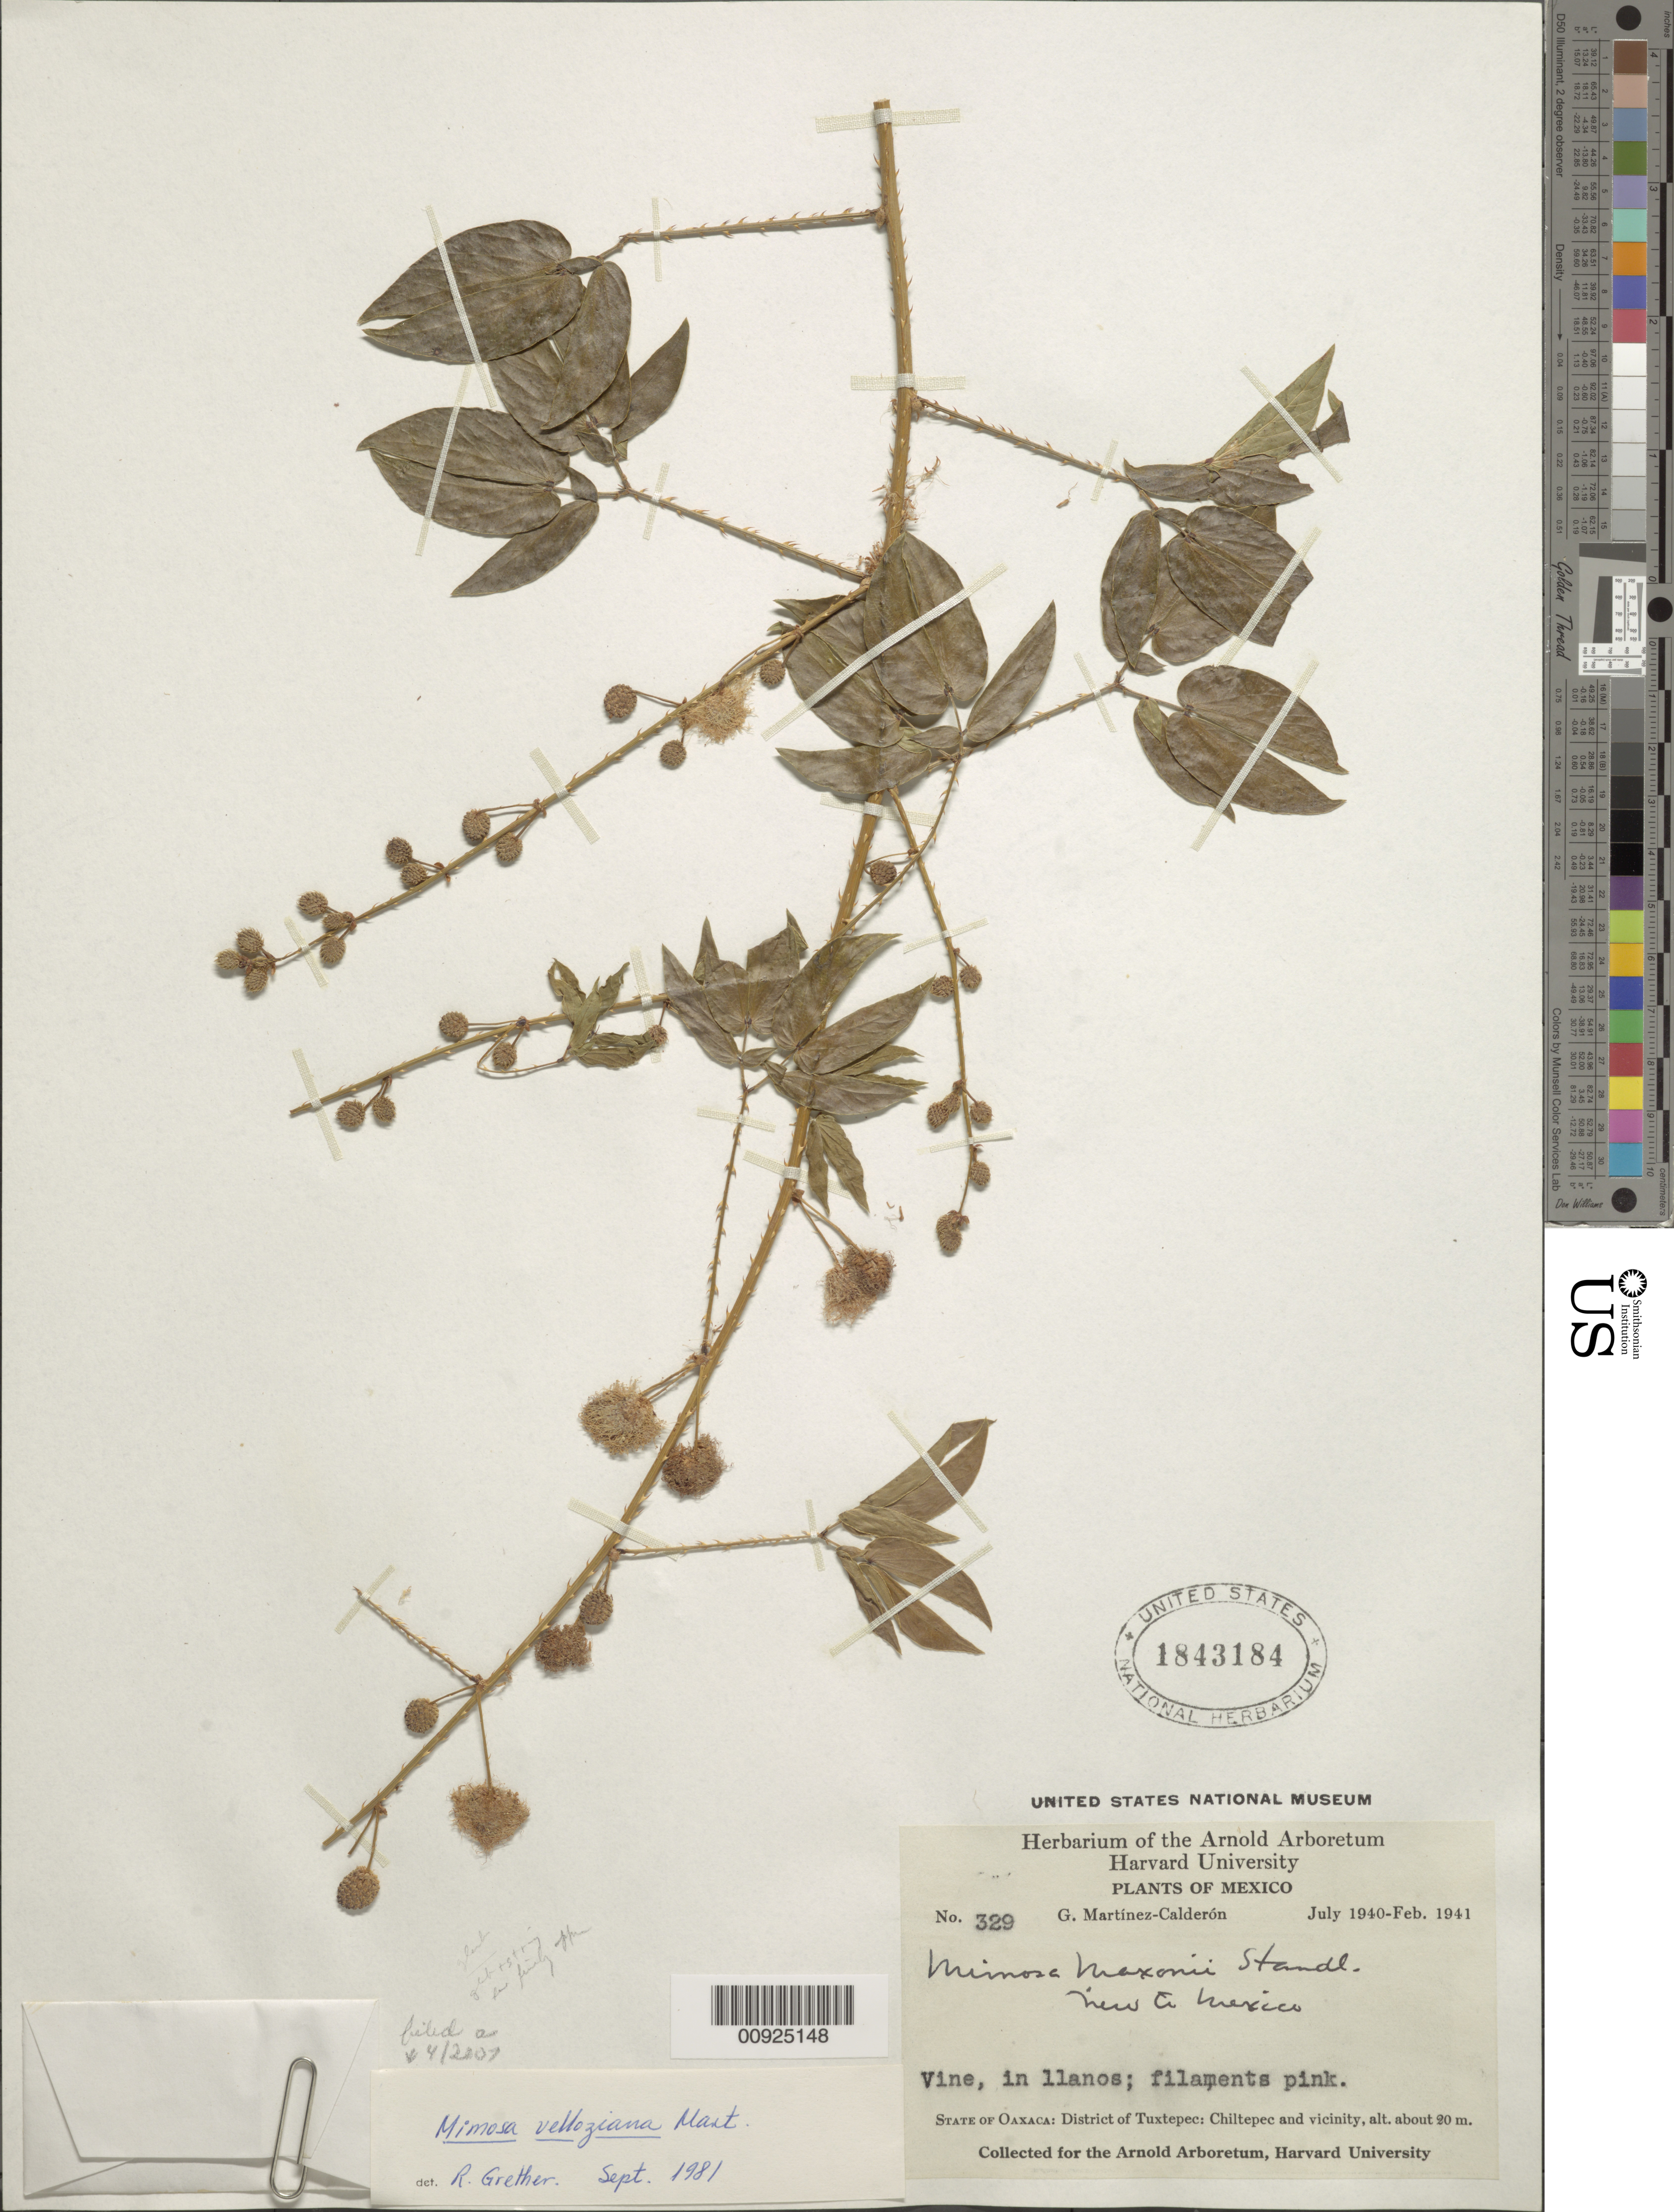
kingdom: Plantae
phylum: Tracheophyta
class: Magnoliopsida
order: Fabales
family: Fabaceae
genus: Mimosa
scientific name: Mimosa velloziana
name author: Mart.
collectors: G. Martinez-C.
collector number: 329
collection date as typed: Jul 1940 to -- Feb 1941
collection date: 1940-07/1941-02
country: Mexico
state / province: Oaxaca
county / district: Tuxtepec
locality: State of Oaxaca: District of Tuxtepec: Chiltepec and vicinity.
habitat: In llanos.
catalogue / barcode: US 1843184